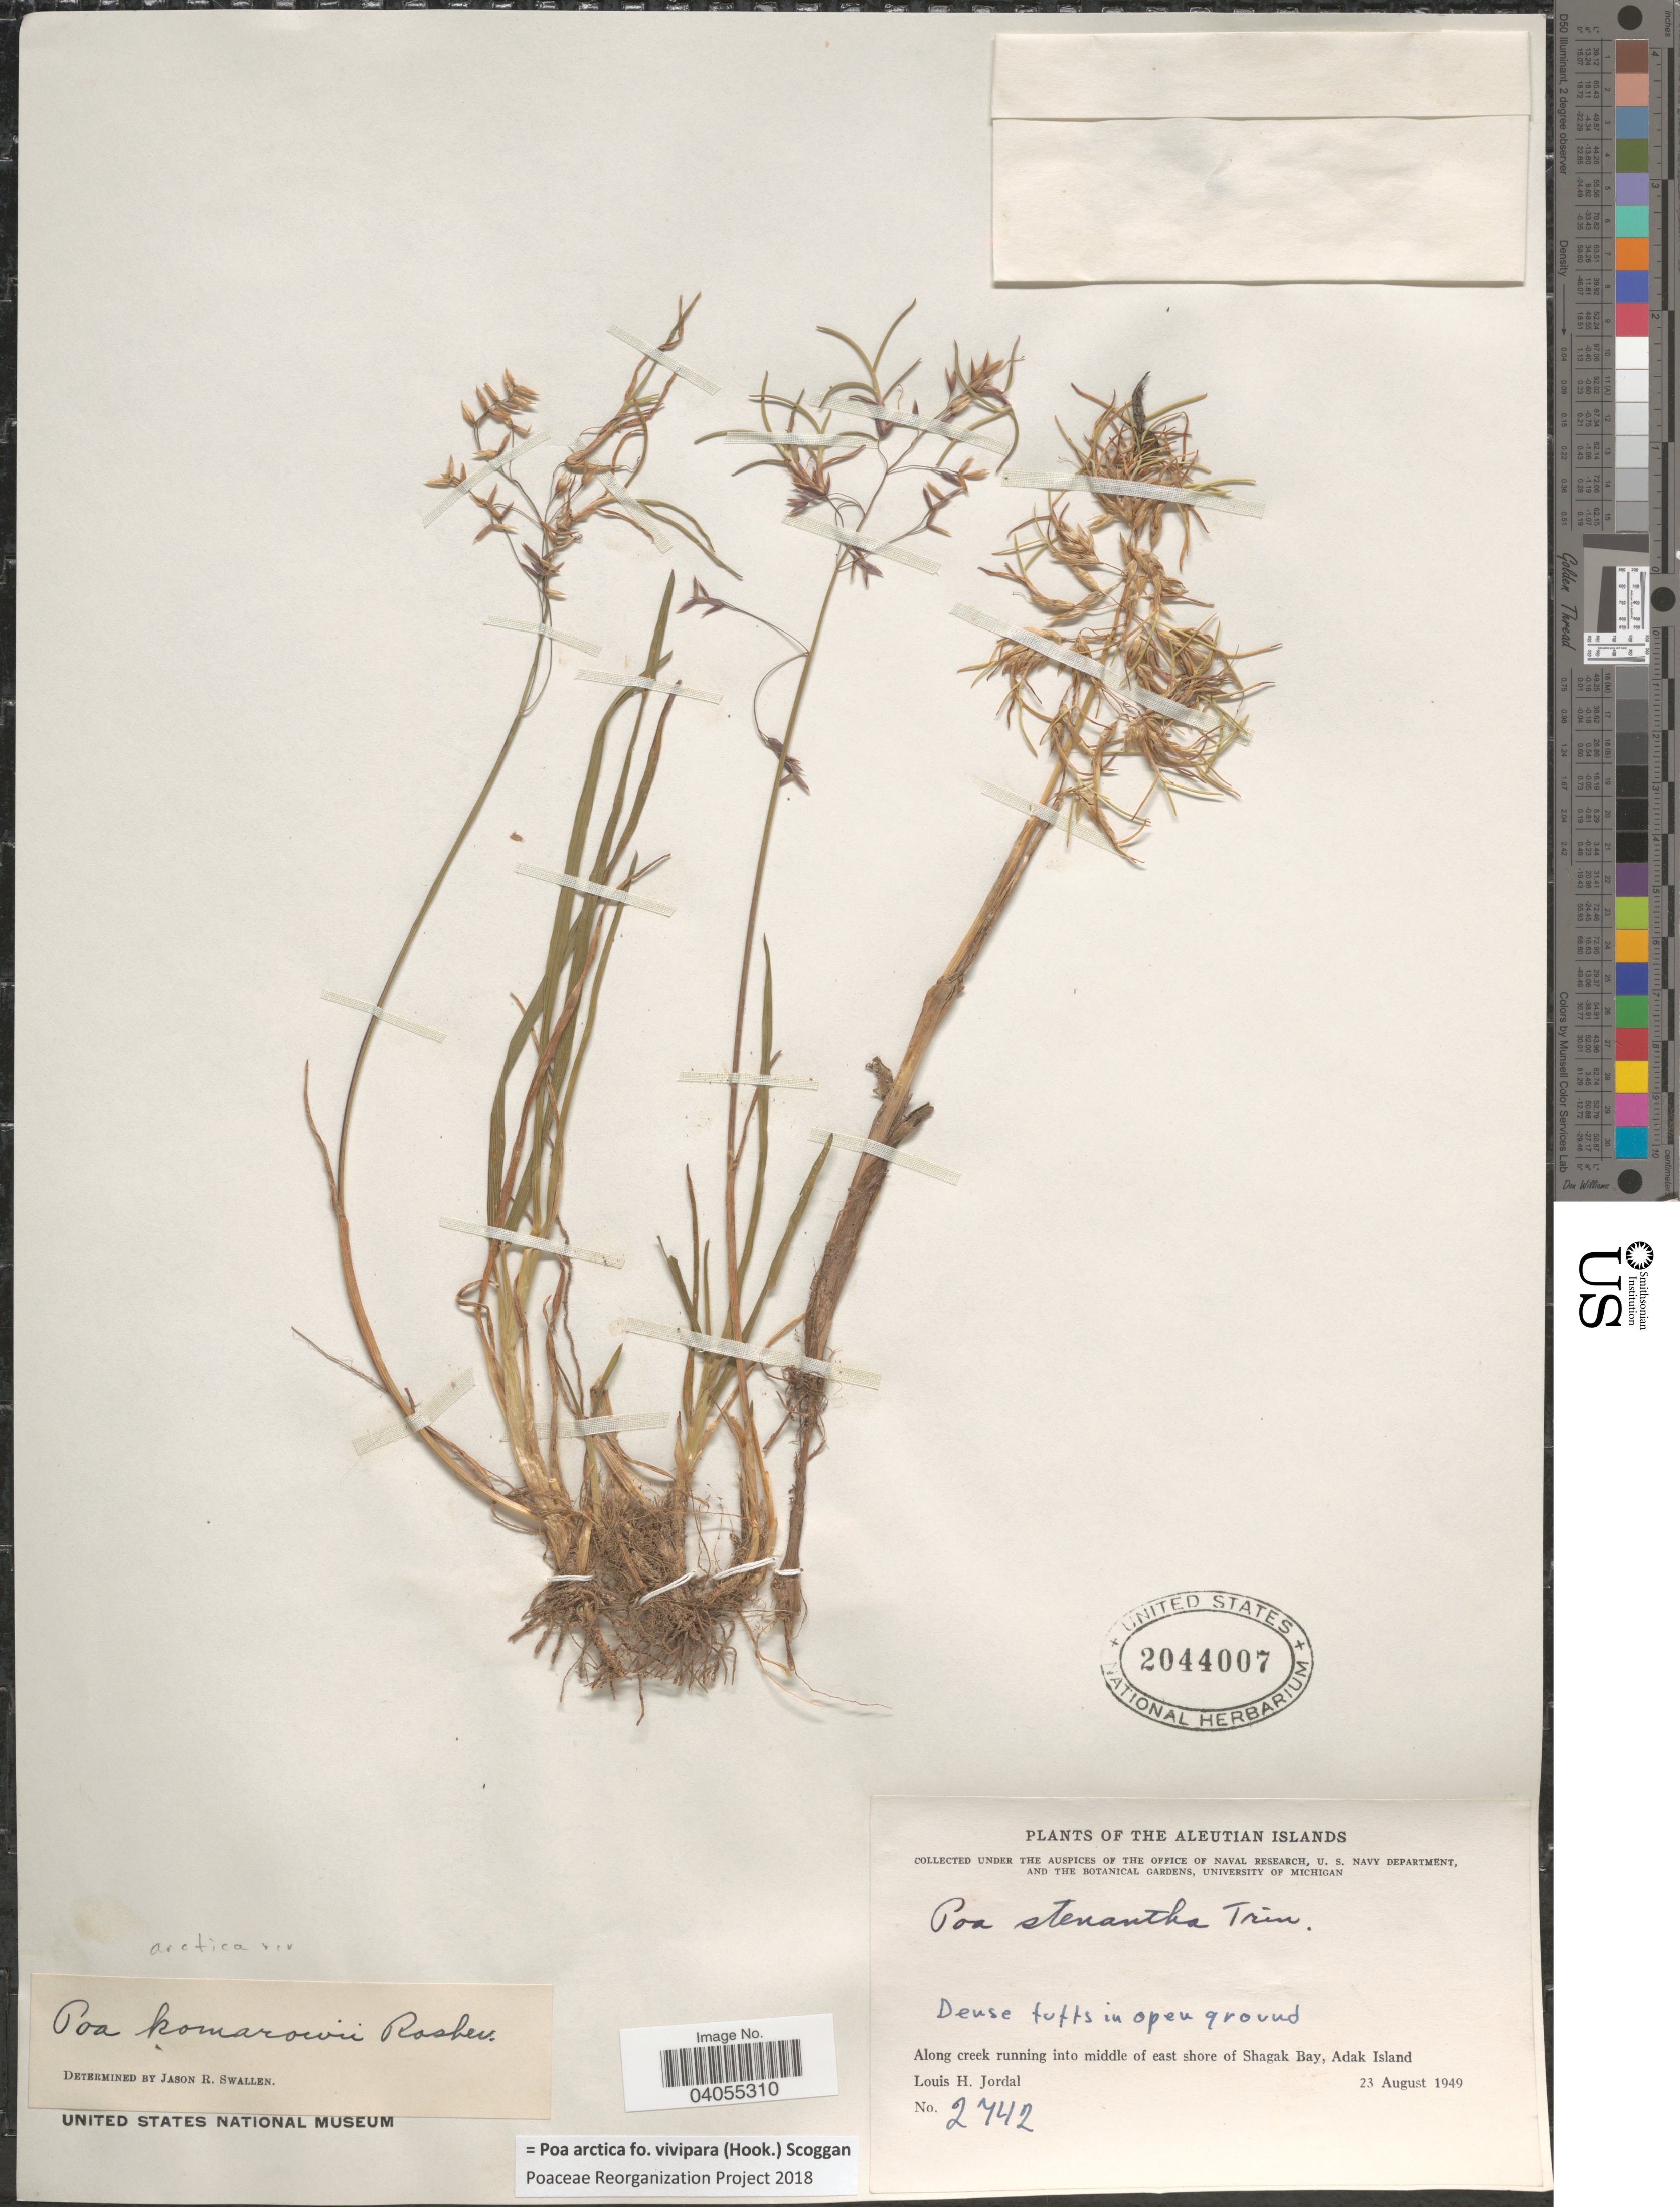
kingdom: Plantae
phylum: Tracheophyta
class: Liliopsida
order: Poales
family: Poaceae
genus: Poa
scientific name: Poa arctica f. vivipara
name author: (Hook.) Scoggan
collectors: L. Jordal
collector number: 2742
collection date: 1949-08-23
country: United States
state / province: Alaska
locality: Aleutian Islands. Dense tufts in open ground. Along creek running into middle of east shore of Shagak Bay, Adak Island.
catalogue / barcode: US 2044007